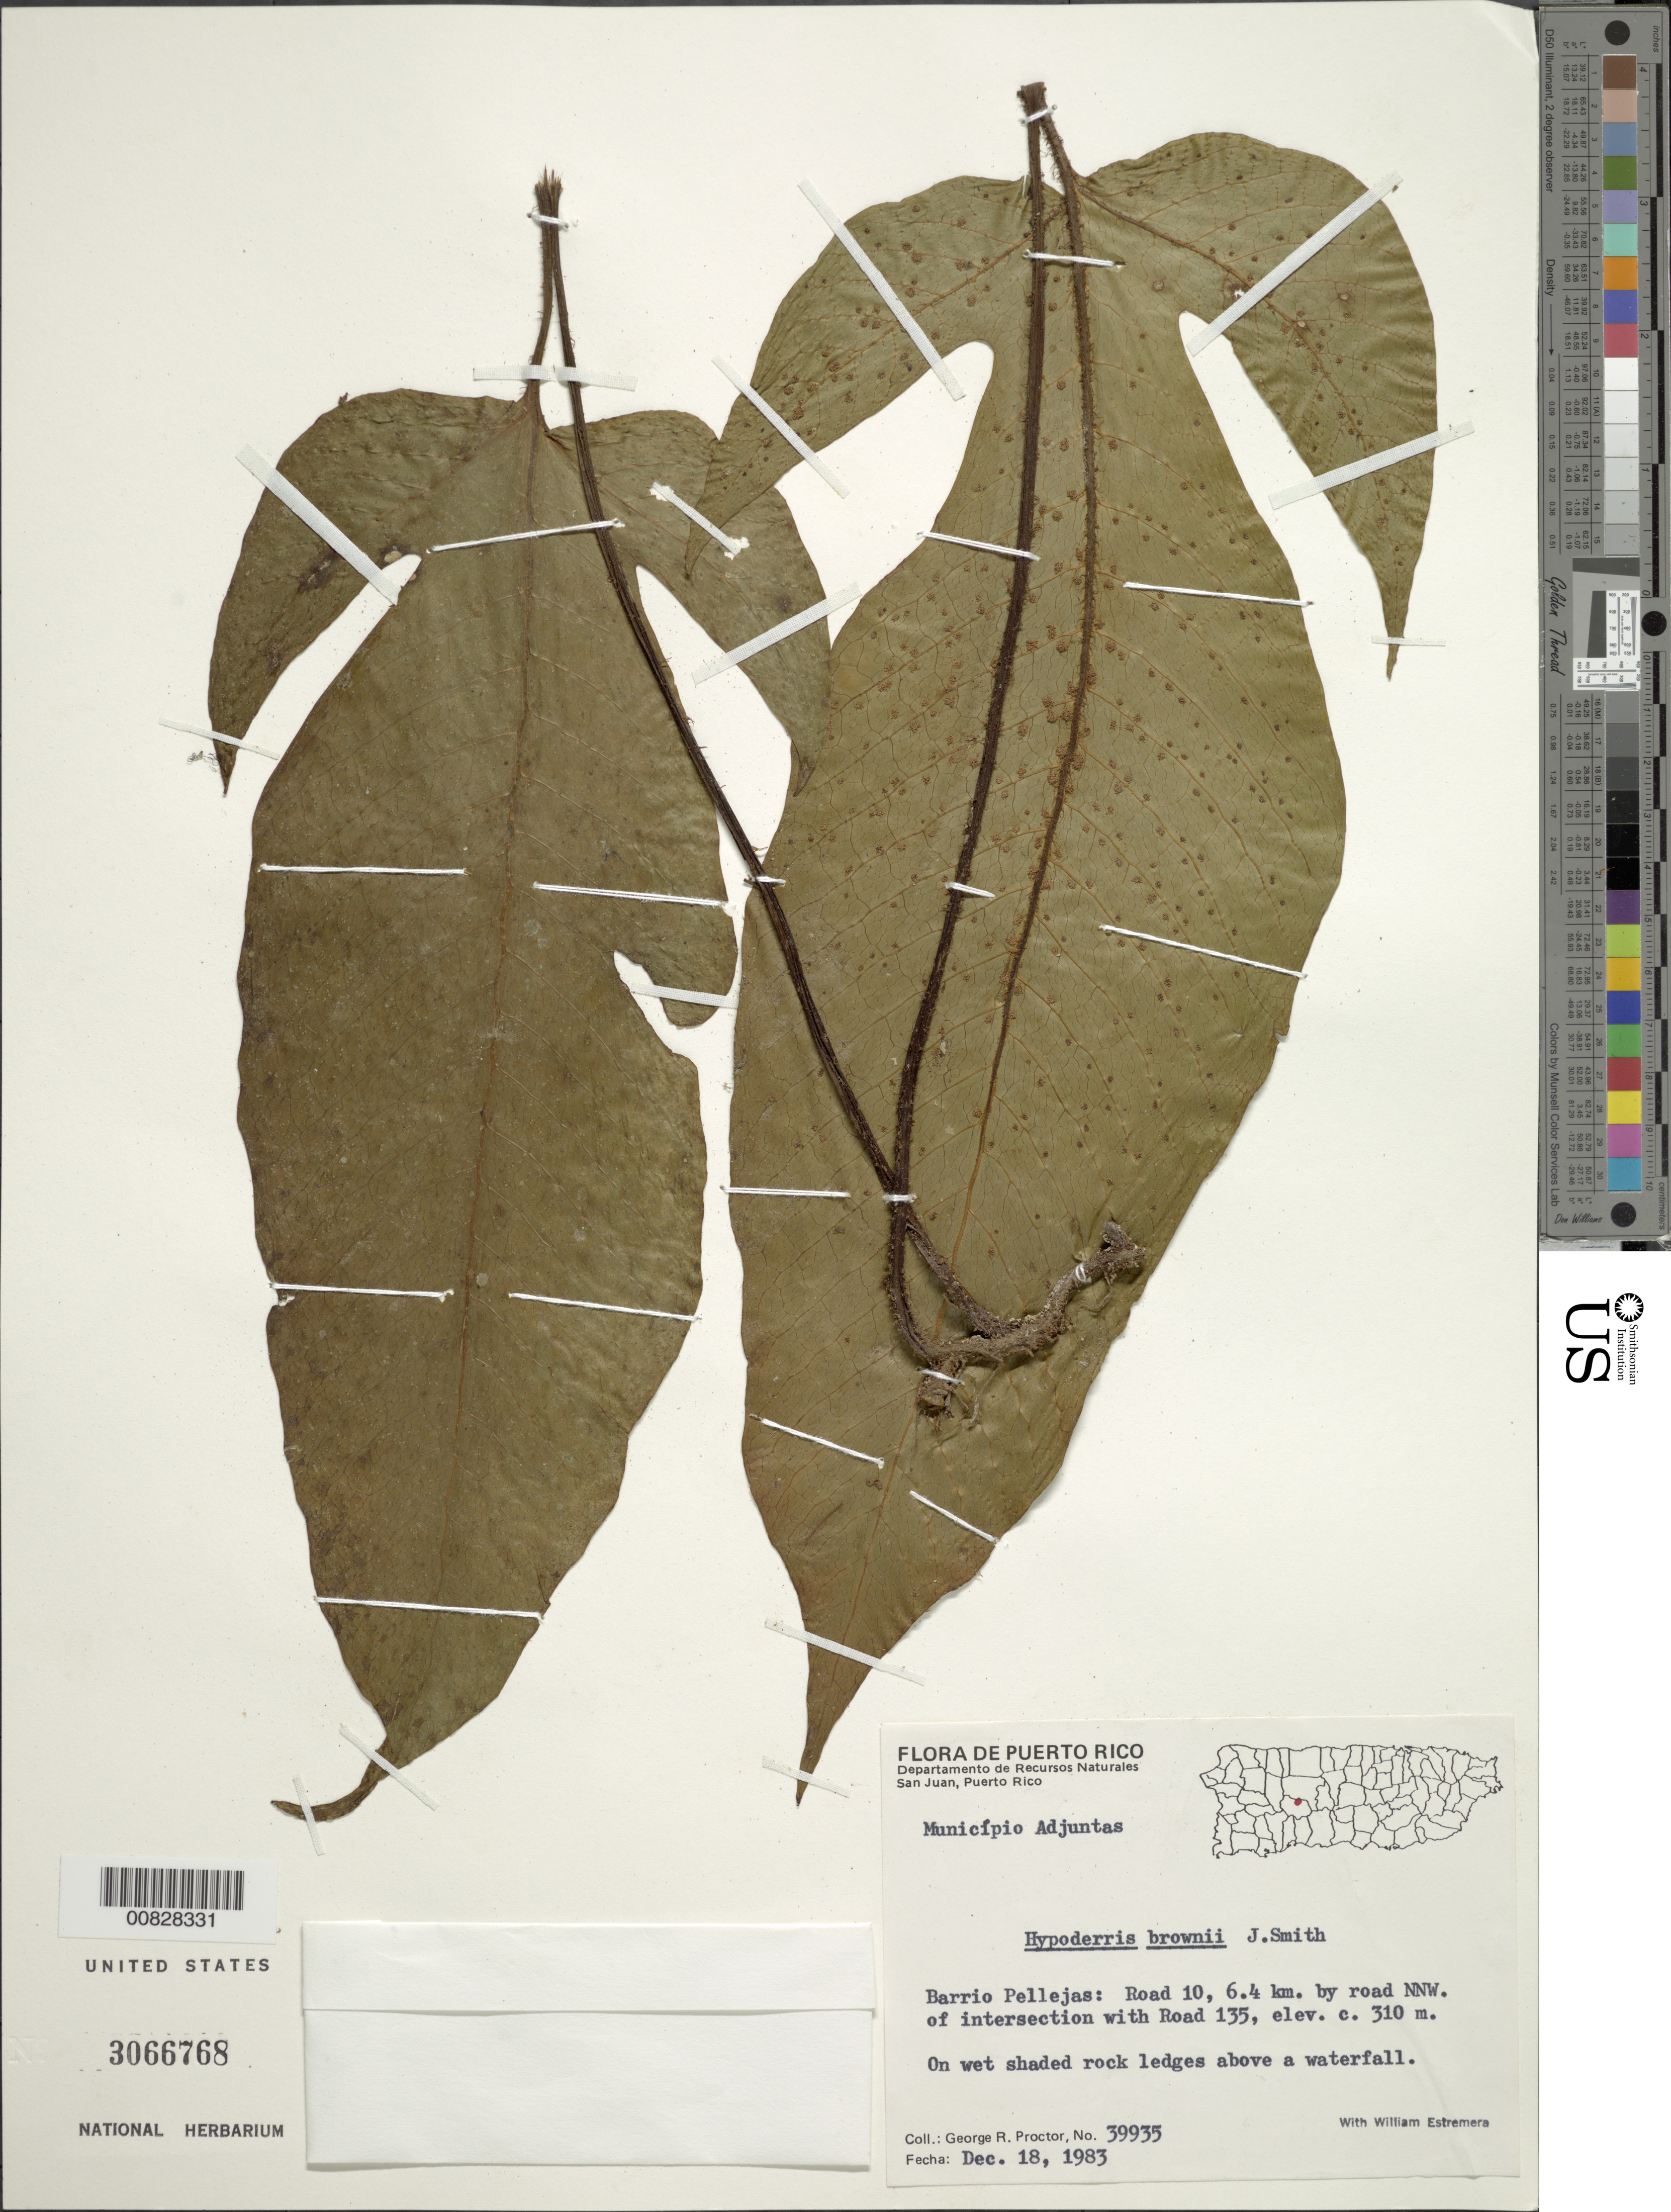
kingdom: Plantae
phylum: Tracheophyta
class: Polypodiopsida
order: Polypodiales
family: Tectariaceae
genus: Hypoderris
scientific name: Hypoderris brownii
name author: J. Sm.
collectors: G. R. Proctor & W. Estremers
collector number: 39935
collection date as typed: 18 Dec 1983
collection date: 1983-12-18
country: Puerto Rico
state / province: Adjuntas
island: Puerto Rico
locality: Mun. Adjuntas, Barrio Pellejas, Road 10, 6.4 km by road NW of intersection with Road 135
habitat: Wet shaded rock ledges above waterfall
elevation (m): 310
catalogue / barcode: US 3066768